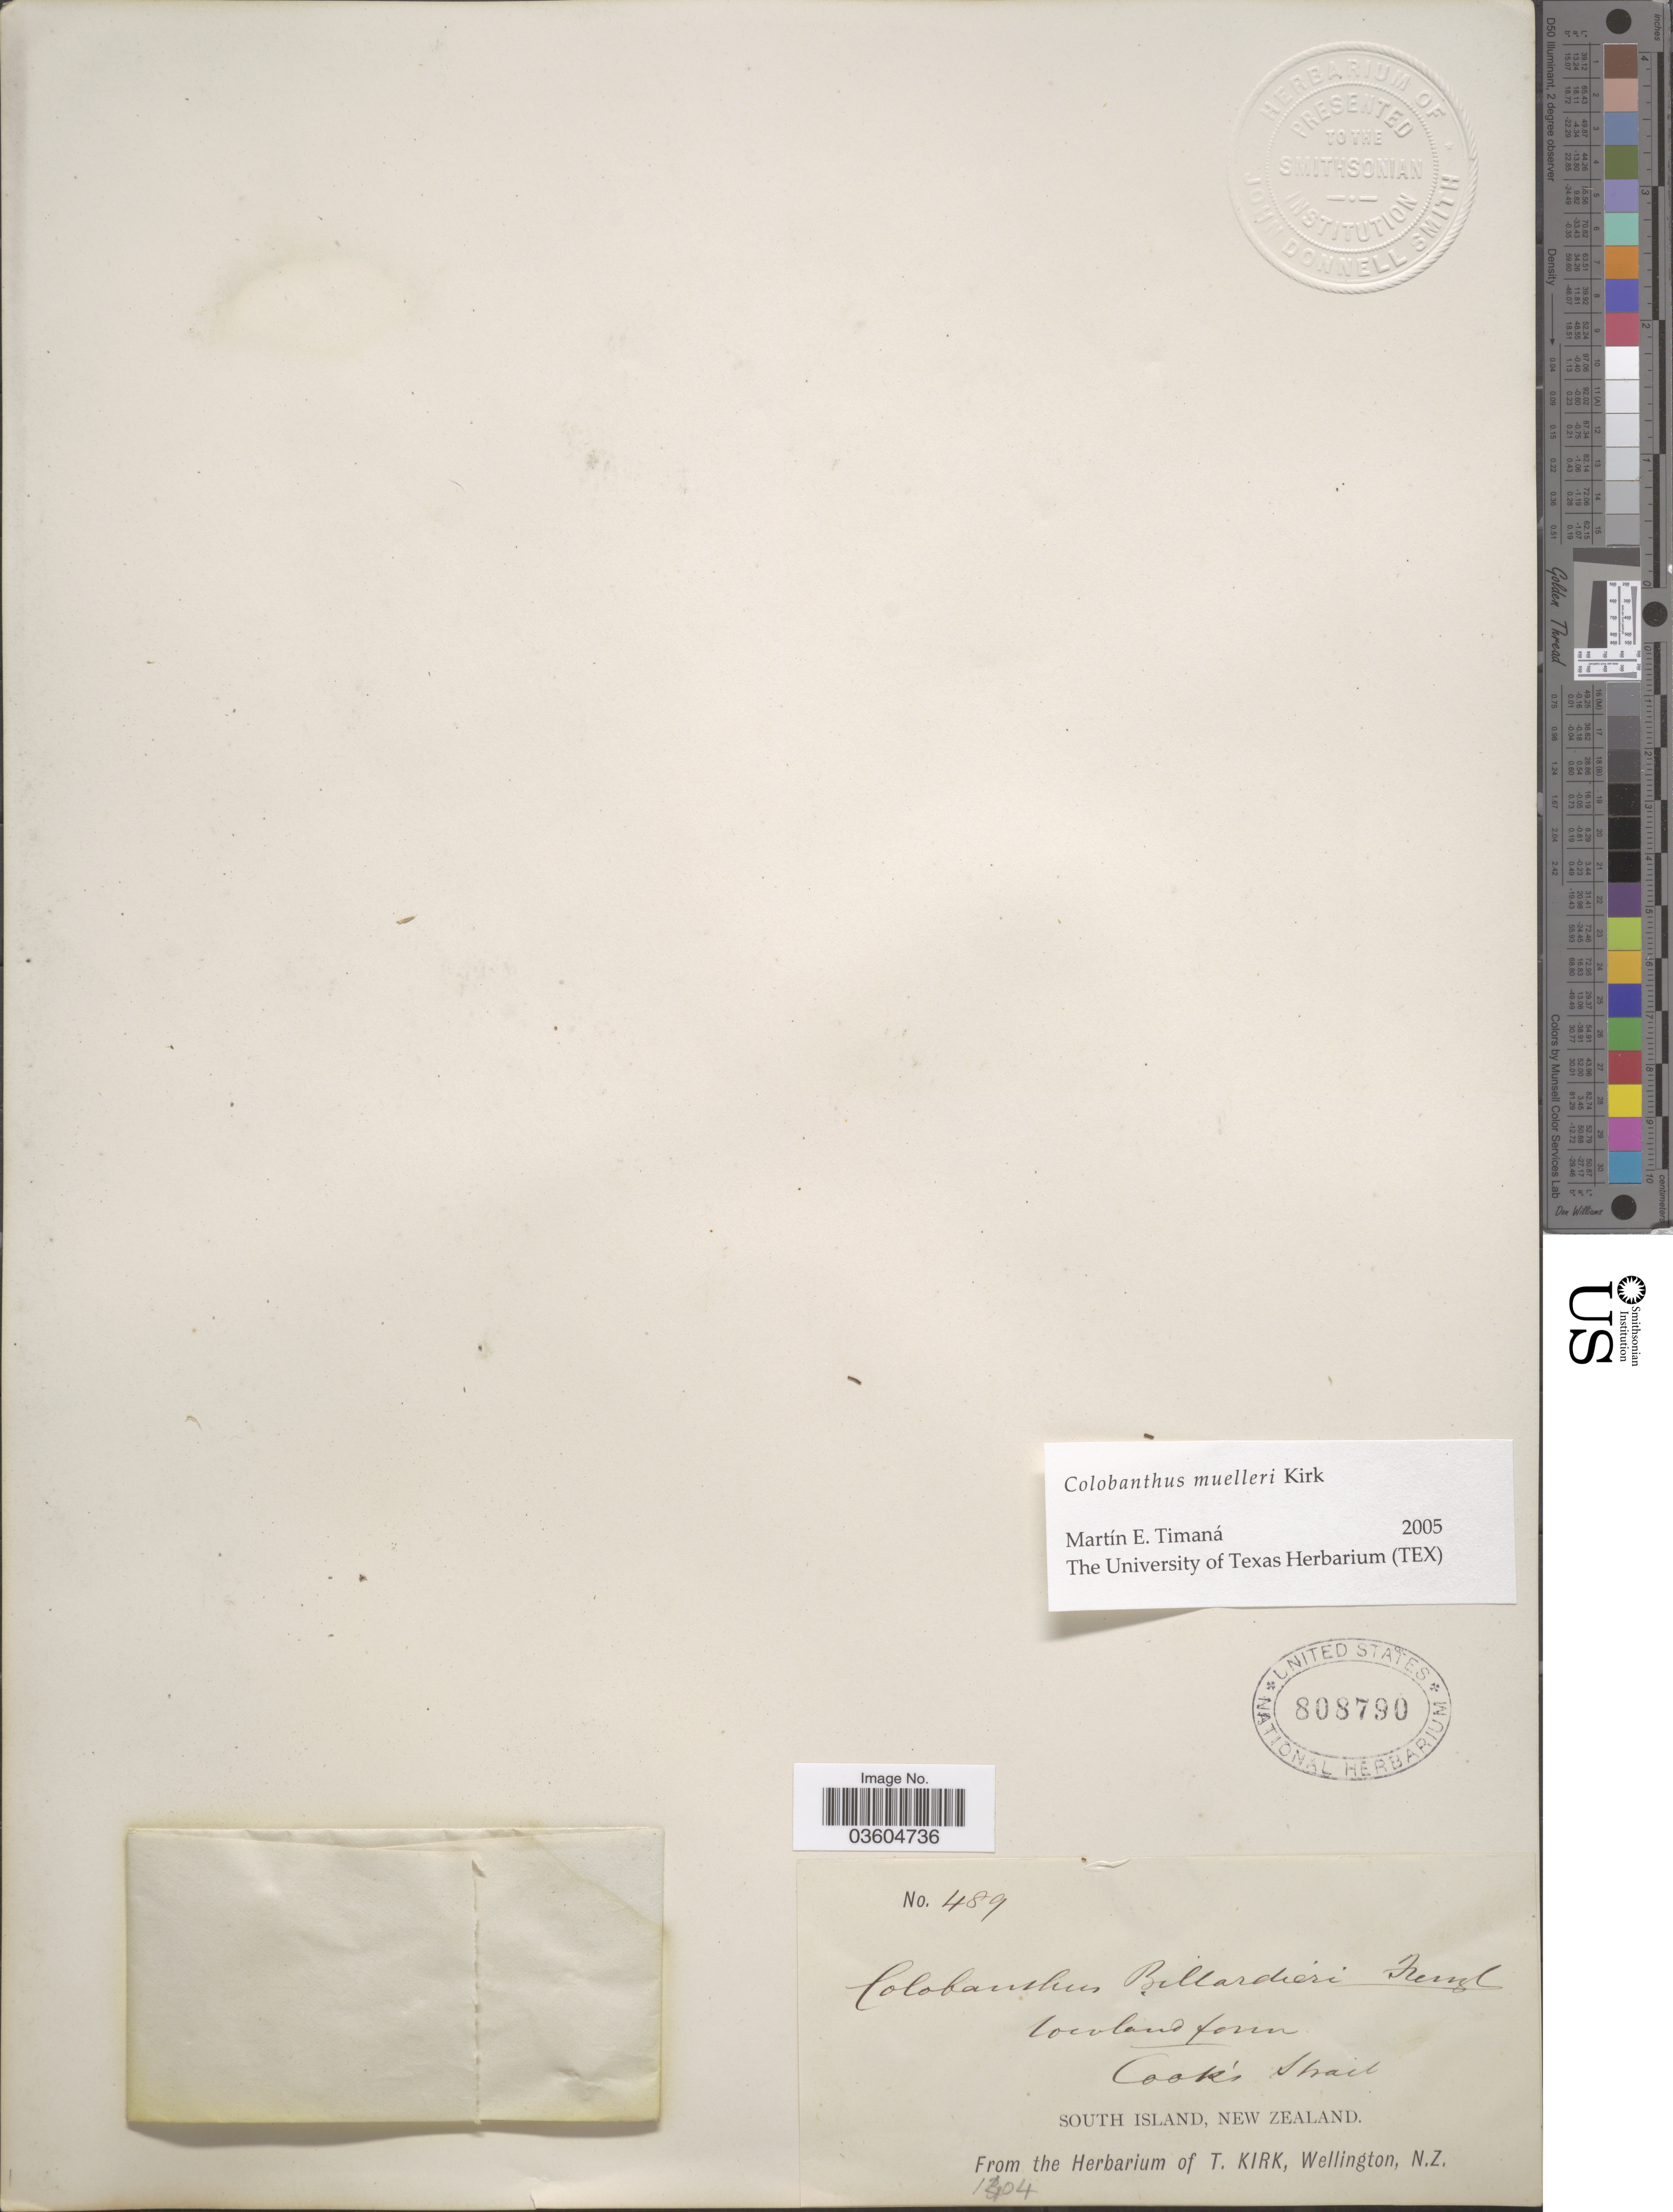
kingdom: Plantae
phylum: Tracheophyta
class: Magnoliopsida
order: Caryophyllales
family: Caryophyllaceae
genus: Colobanthus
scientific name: Colobanthus muelleri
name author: Kirk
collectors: ex herb. T. Kirk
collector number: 489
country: New Zealand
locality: Cook's strait. South Island.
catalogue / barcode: US 808790